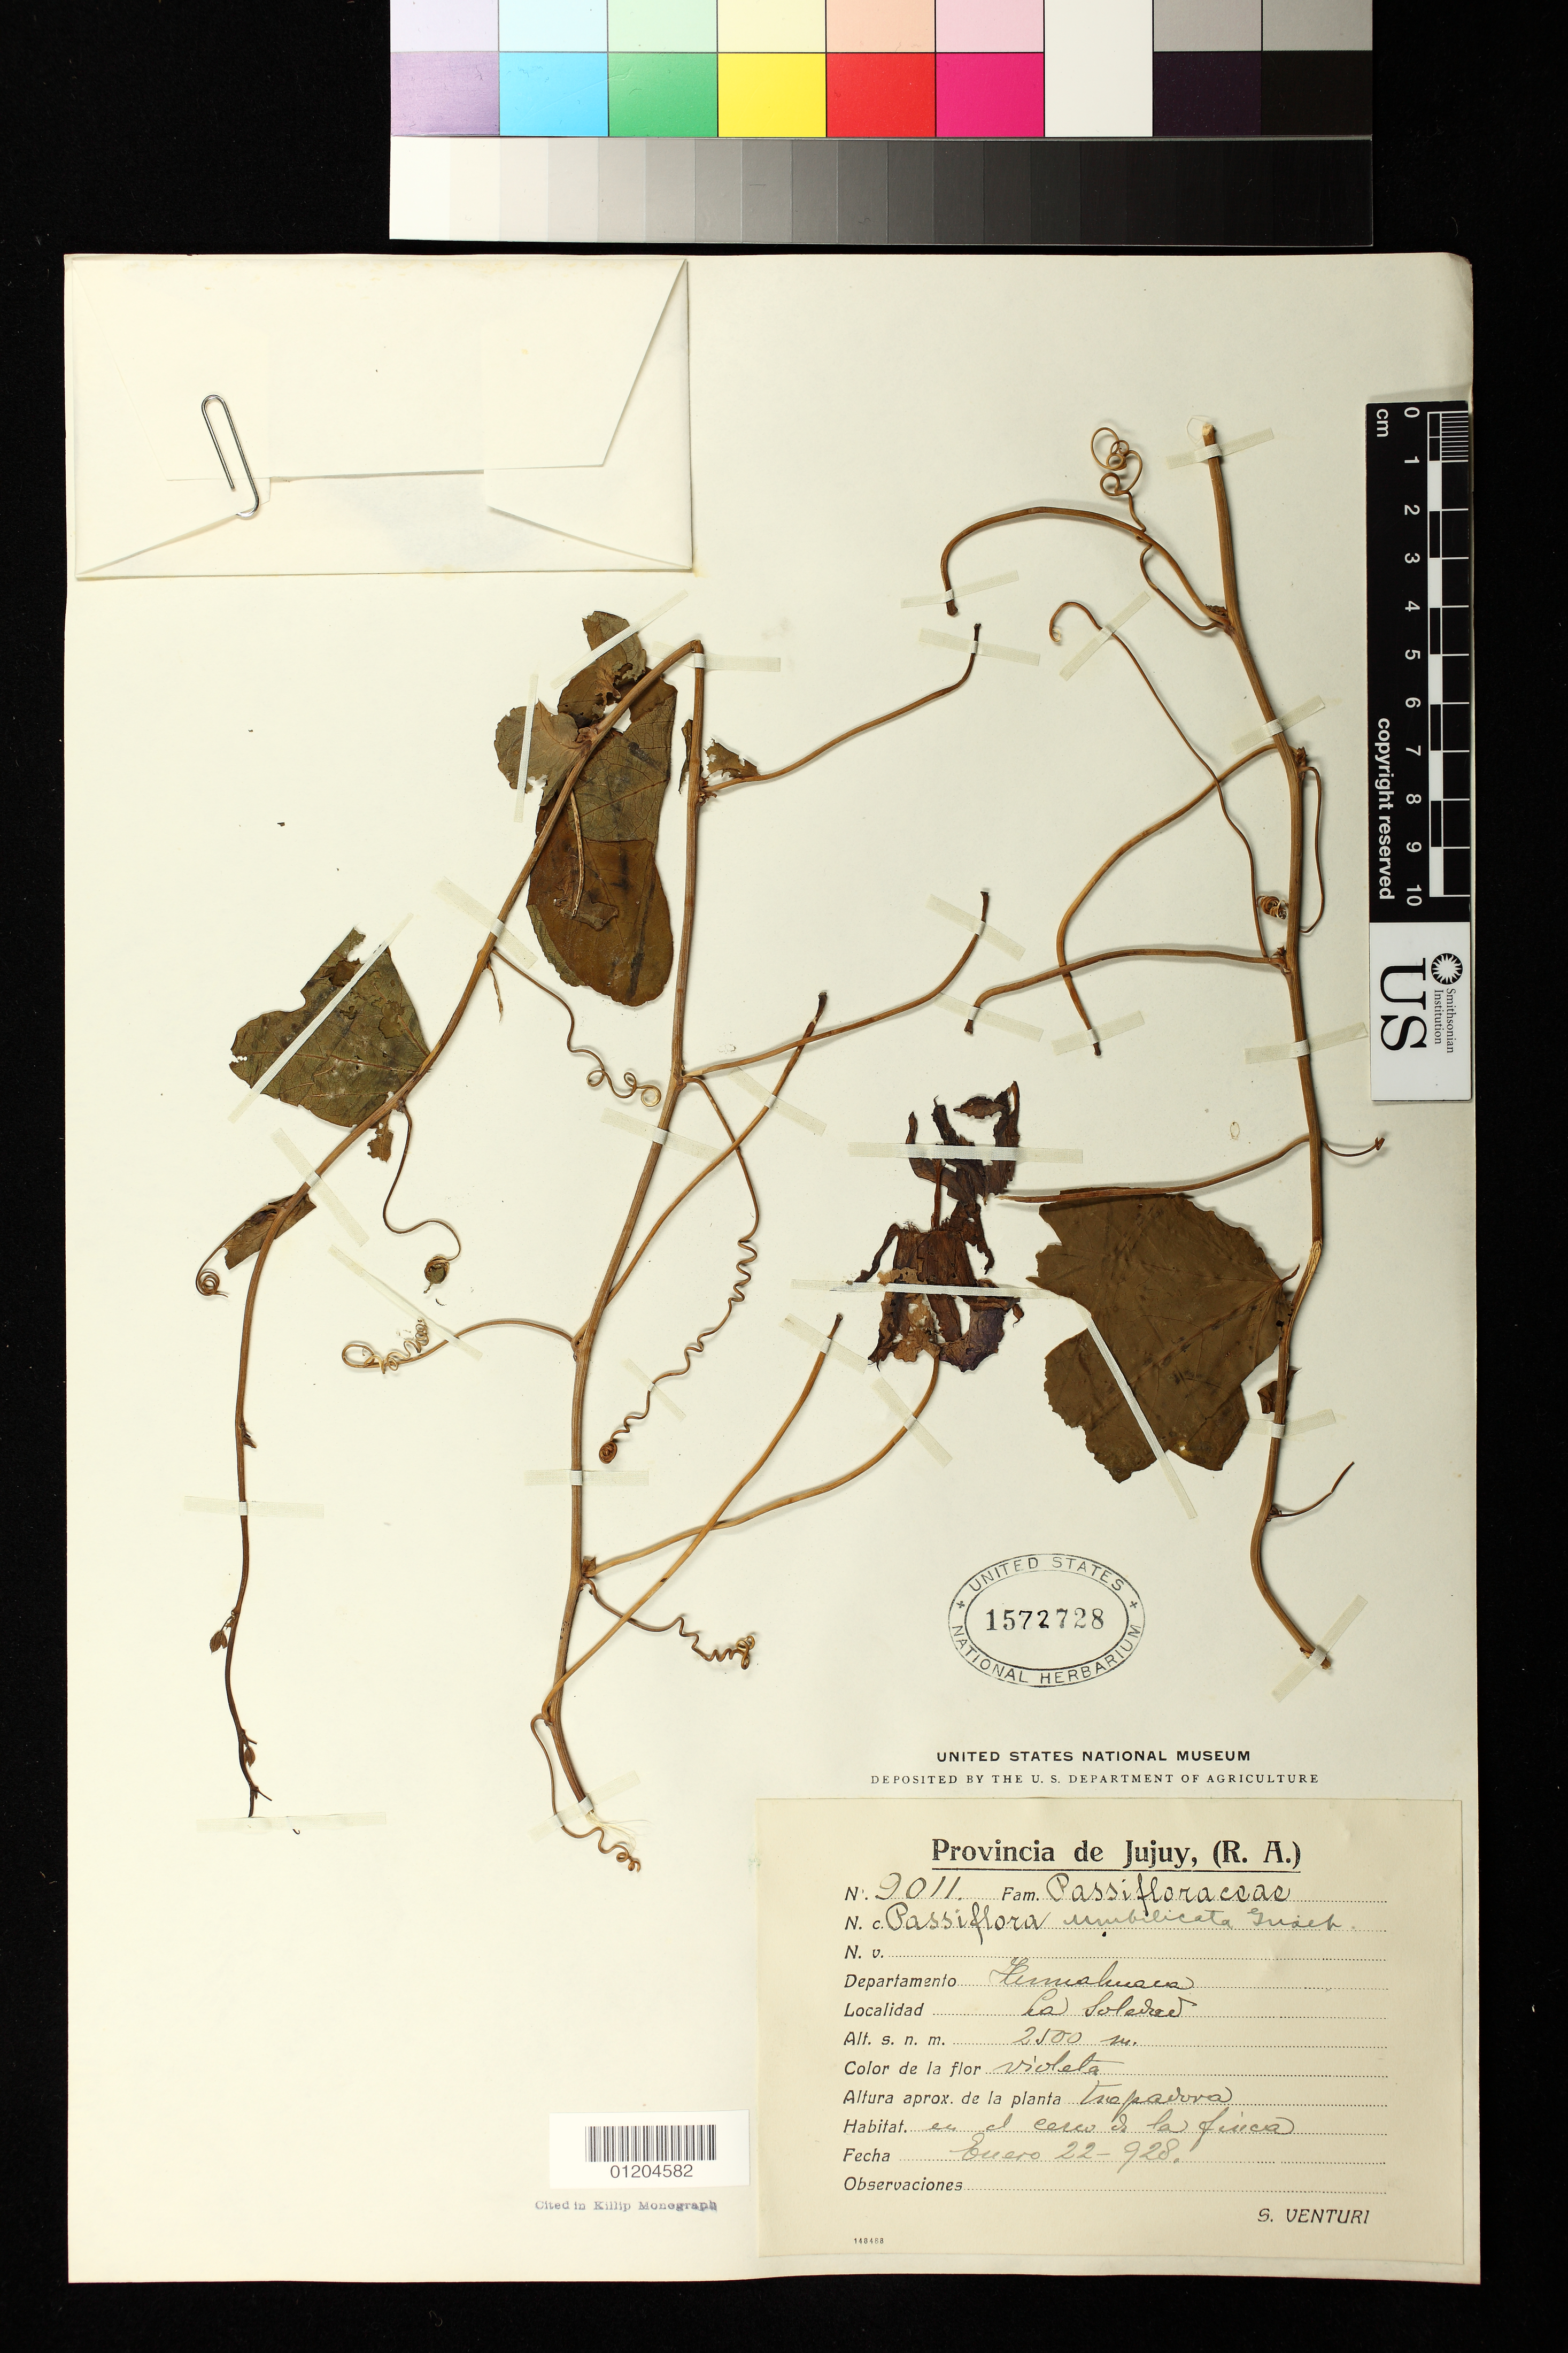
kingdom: Plantae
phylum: Tracheophyta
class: Magnoliopsida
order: Malpighiales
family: Passifloraceae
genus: Passiflora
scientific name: Passiflora umbilicata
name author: (Griseb.) Harms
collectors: S. Venturi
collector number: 9011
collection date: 1928-01-22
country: Argentina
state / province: Jujuy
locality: Humahuaca, La Soledad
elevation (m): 2500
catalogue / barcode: US 1572728